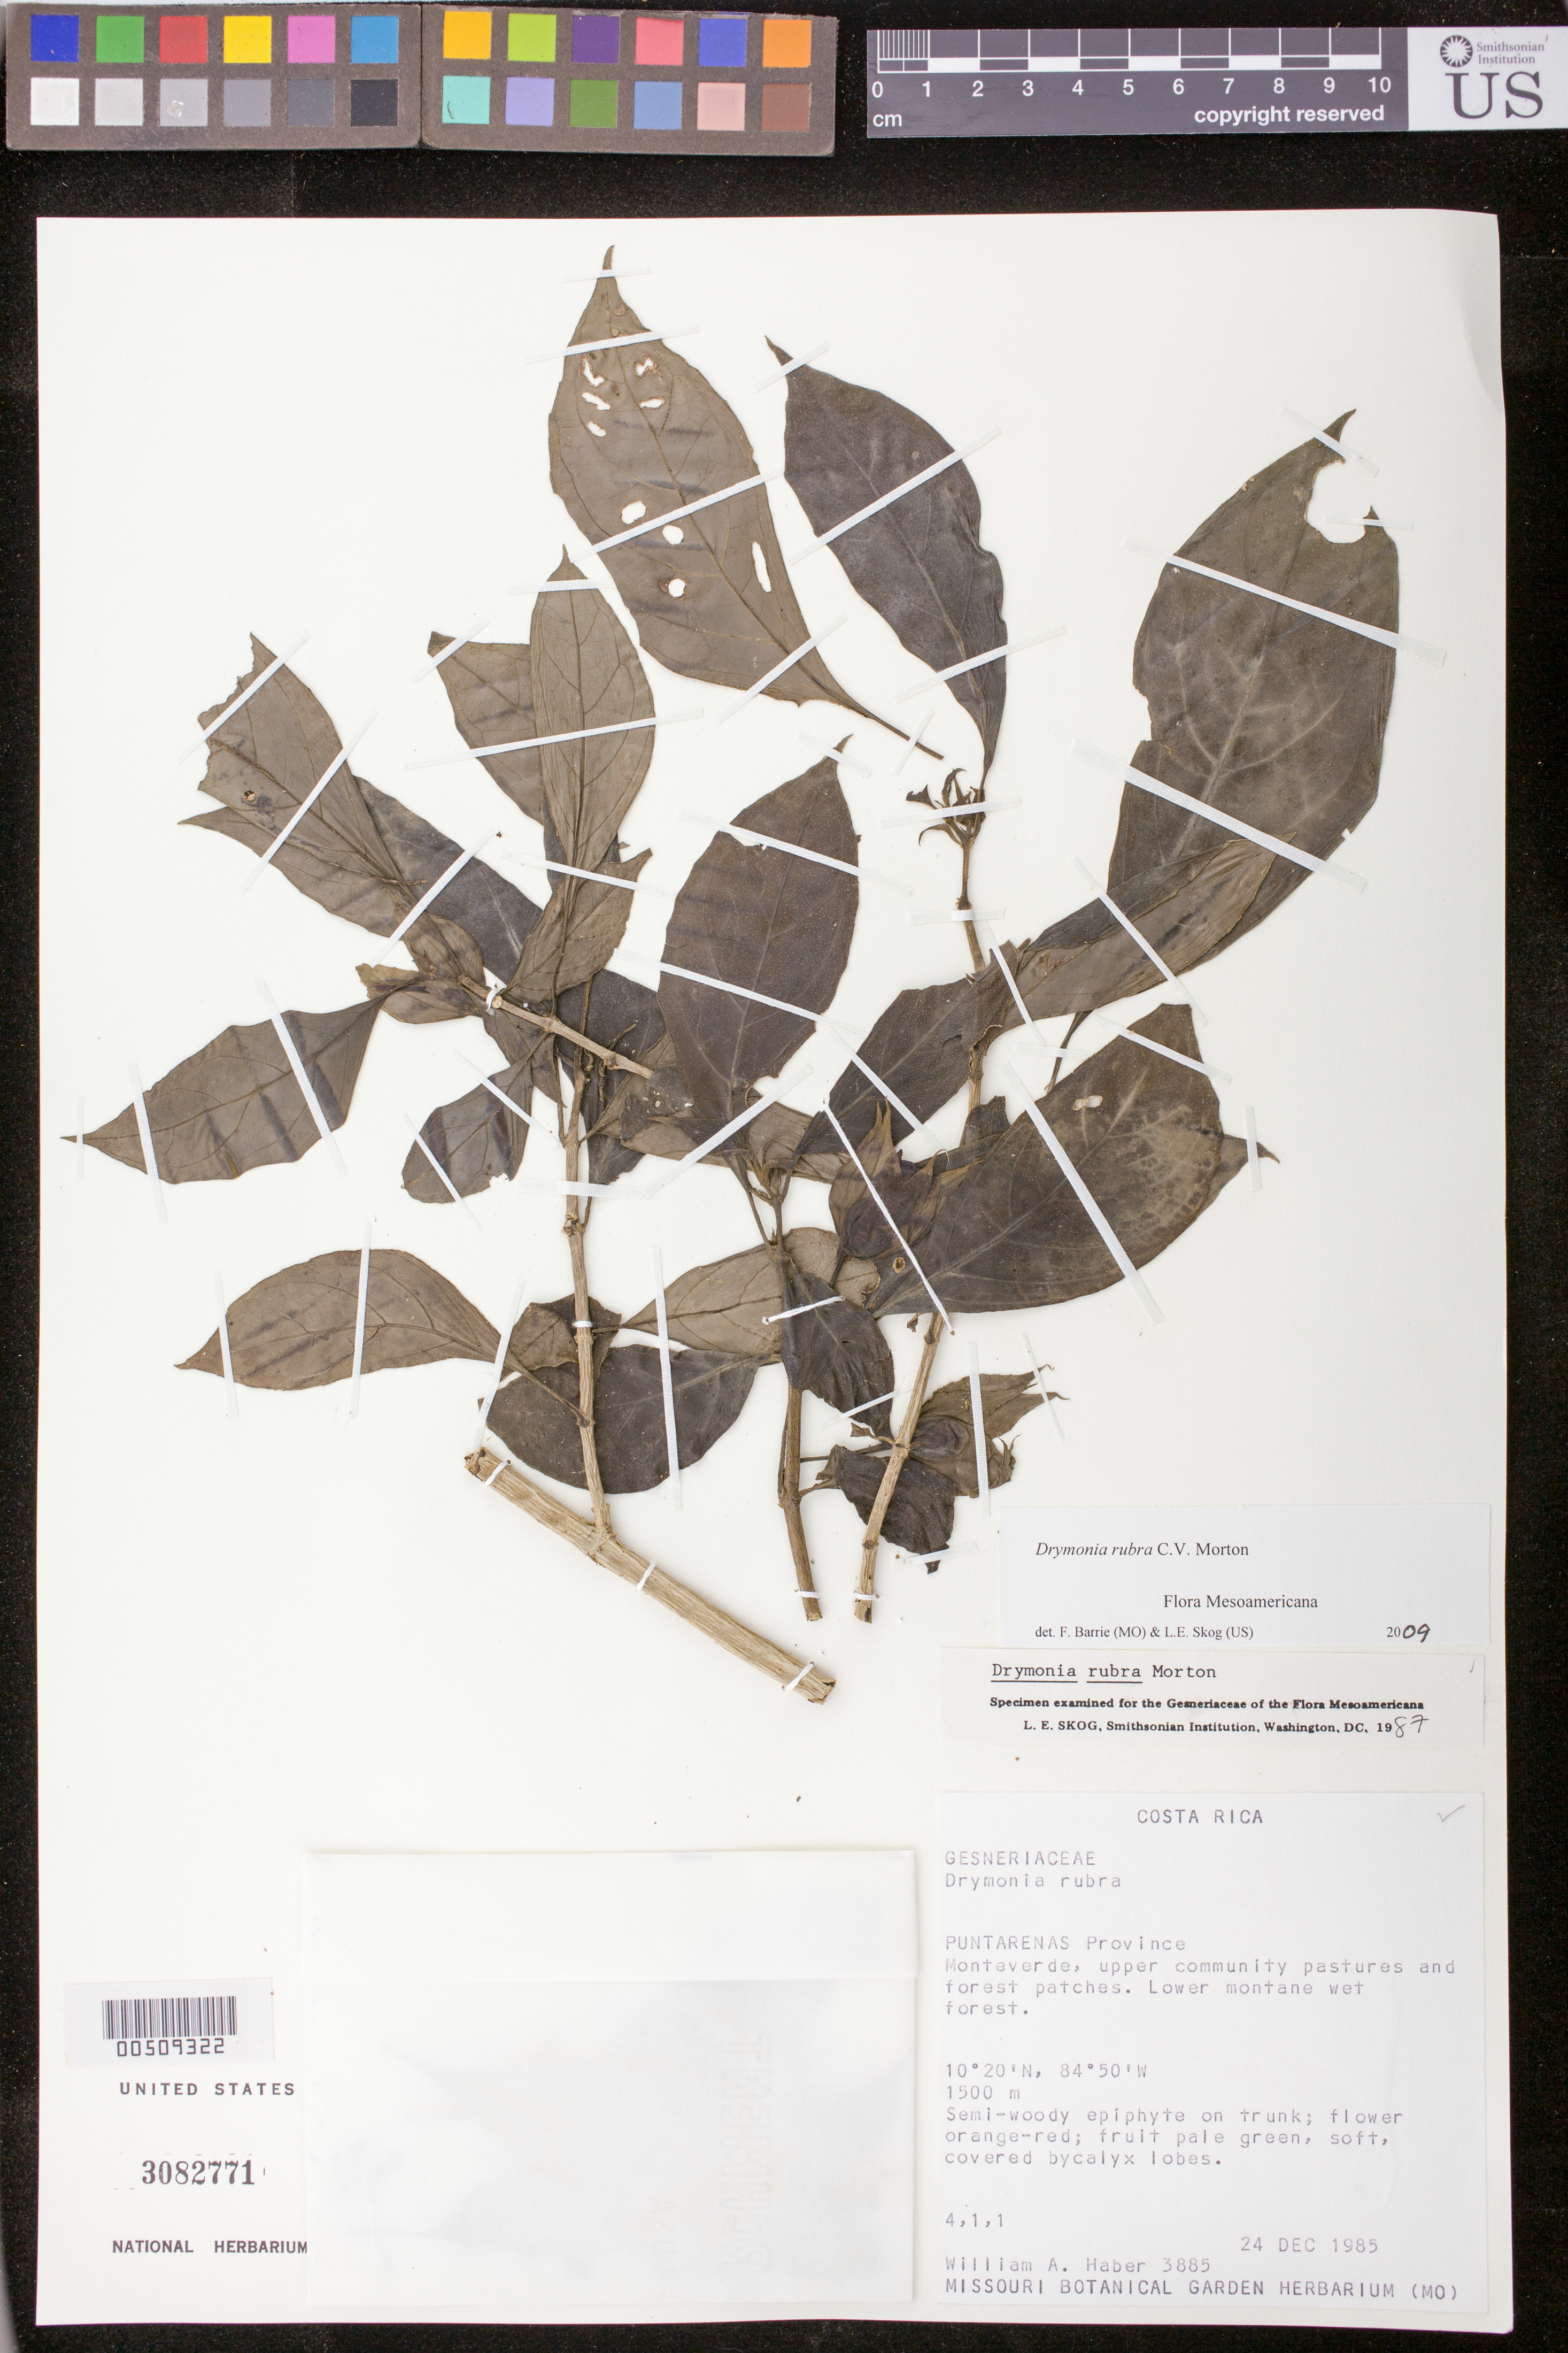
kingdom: Plantae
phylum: Tracheophyta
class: Magnoliopsida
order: Lamiales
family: Gesneriaceae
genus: Drymonia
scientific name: Drymonia rubra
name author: C.V. Morton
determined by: Skog, Laurence E.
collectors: W. A. Haber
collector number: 3885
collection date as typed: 24 Dec 1985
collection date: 1985-12-24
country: Costa Rica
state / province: Puntarenas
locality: Monteverde, upper community pastures and forest patches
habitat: Lower montane wet forest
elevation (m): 1500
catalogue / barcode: US 3082771